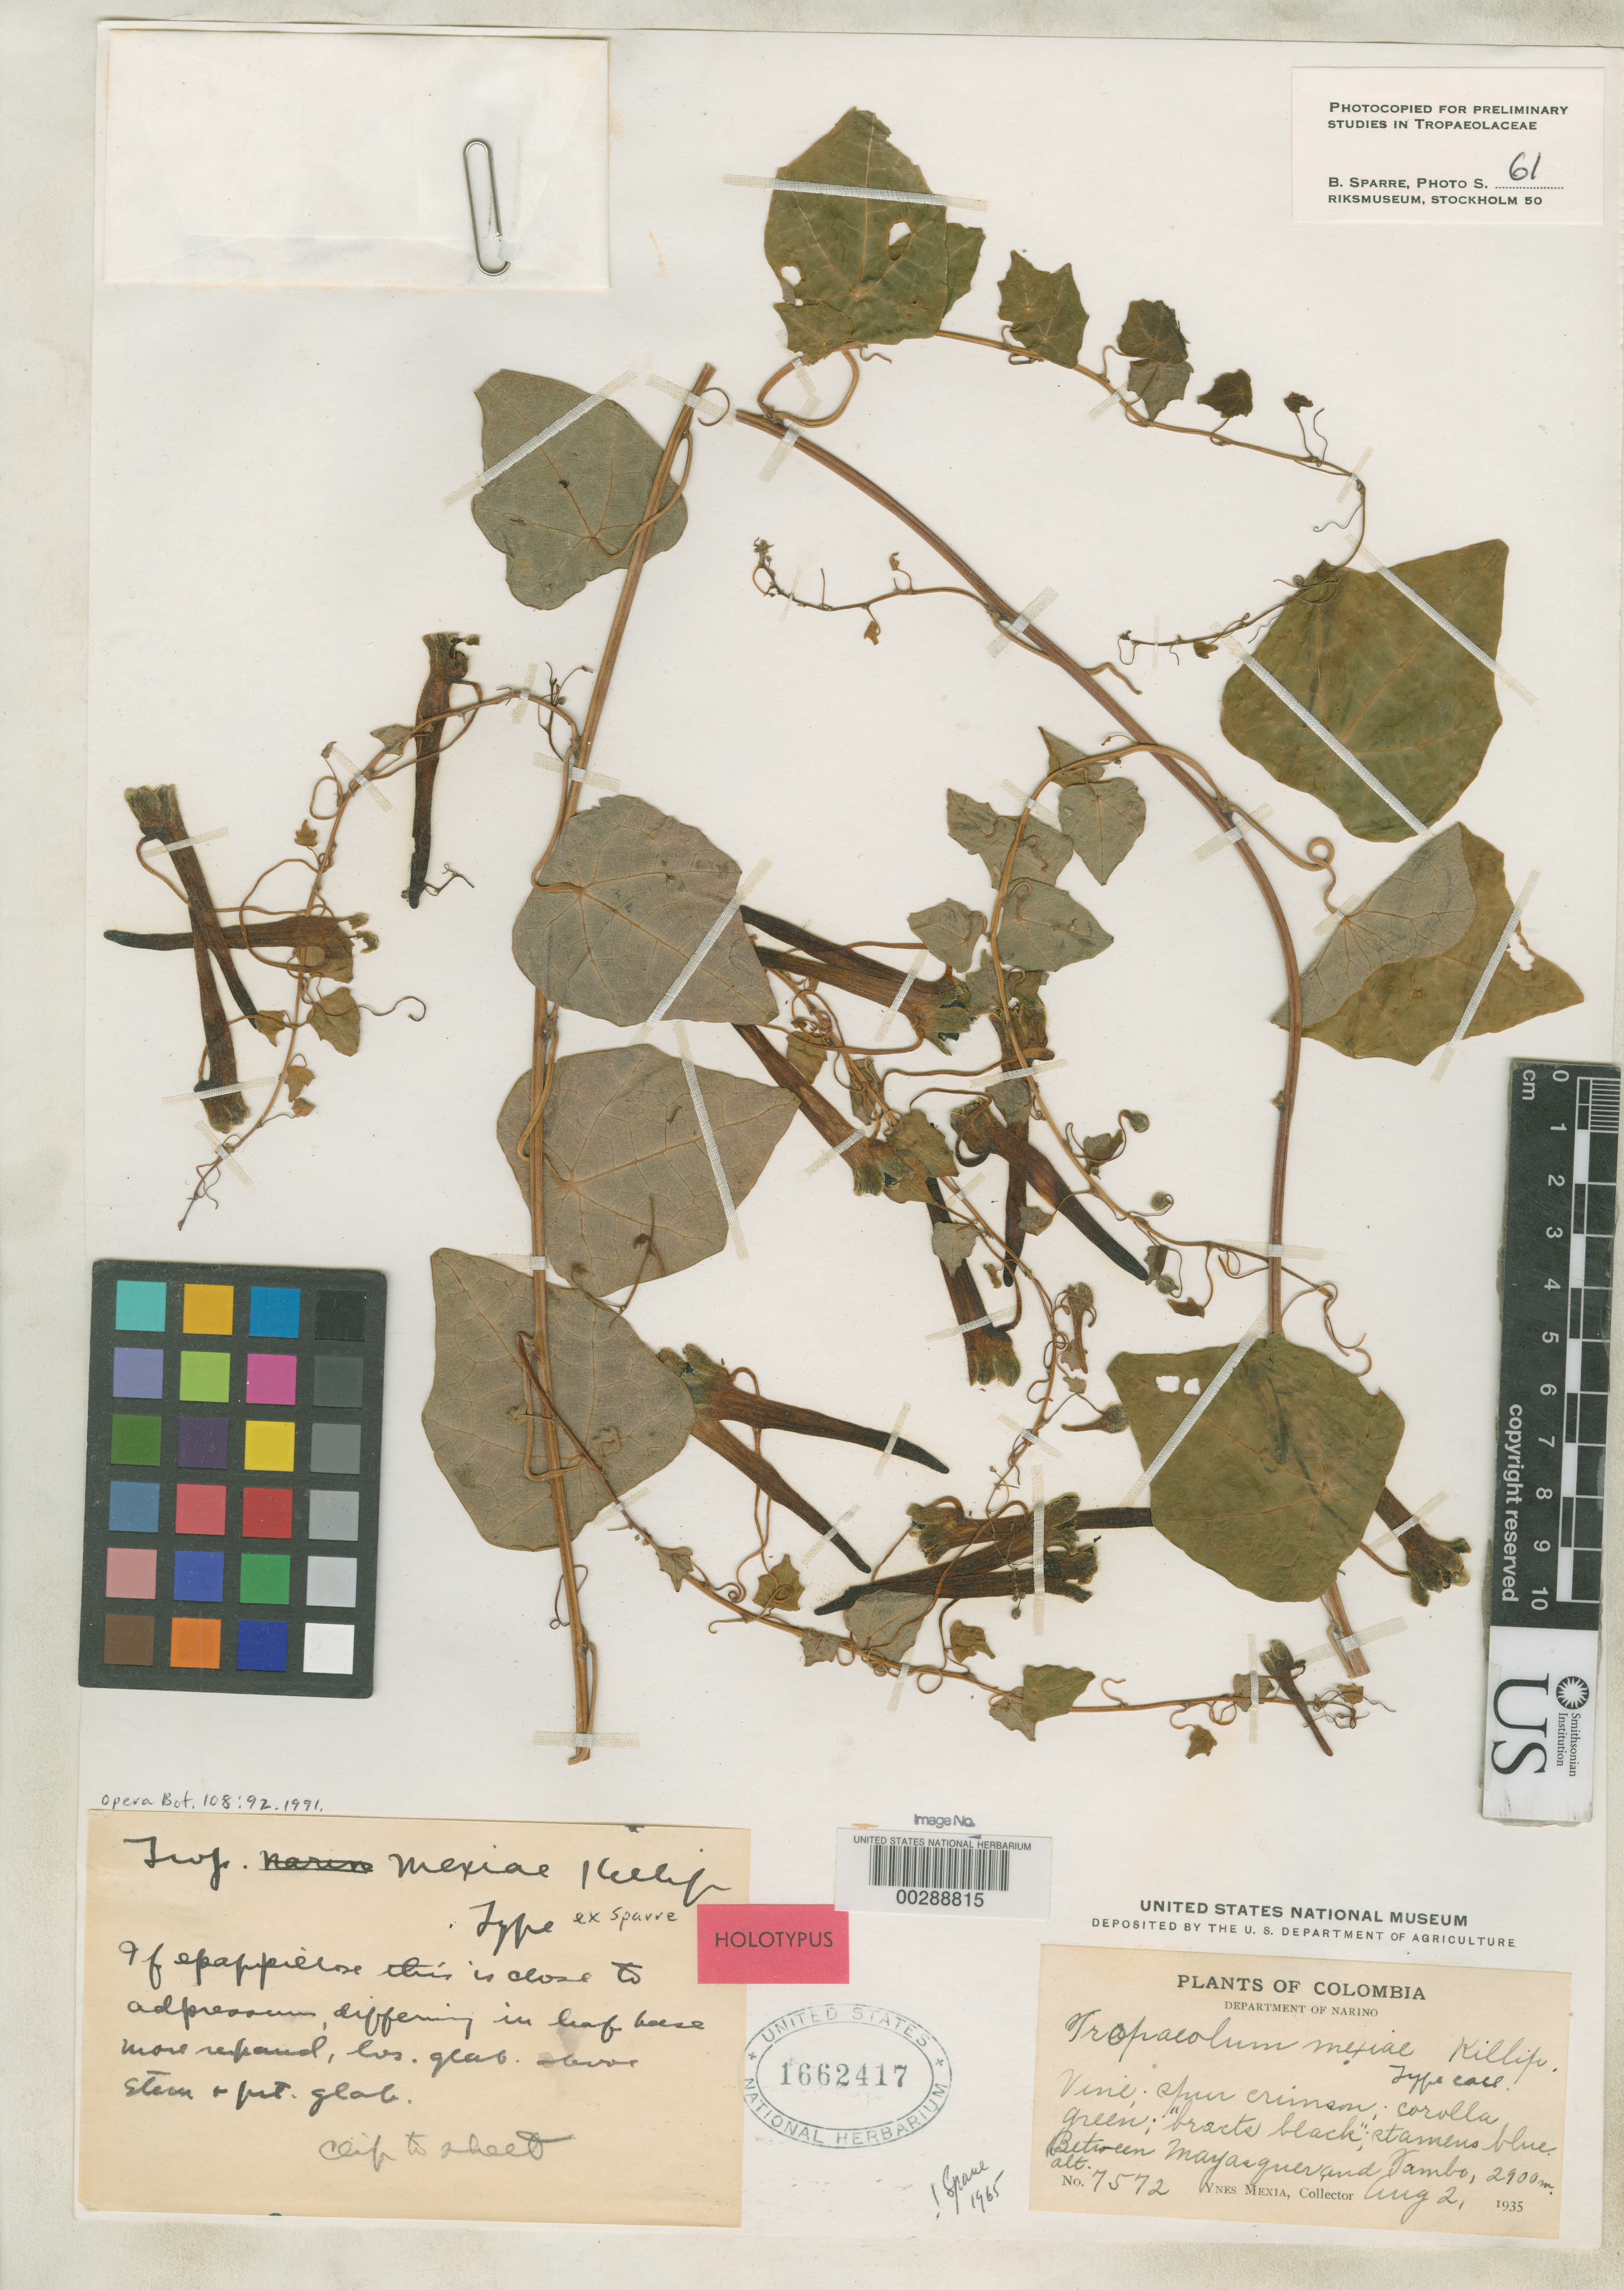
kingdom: Plantae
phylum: Tracheophyta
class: Magnoliopsida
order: Brassicales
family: Tropaeolaceae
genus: Tropaeolum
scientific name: Tropaeolum mexiae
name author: Killip ex Sparre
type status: Holotype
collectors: Y. Mexia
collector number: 7572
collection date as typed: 02 Aug 1935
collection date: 1935-08-02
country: Colombia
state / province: Nariño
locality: Between Mayas.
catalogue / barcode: US 1662417